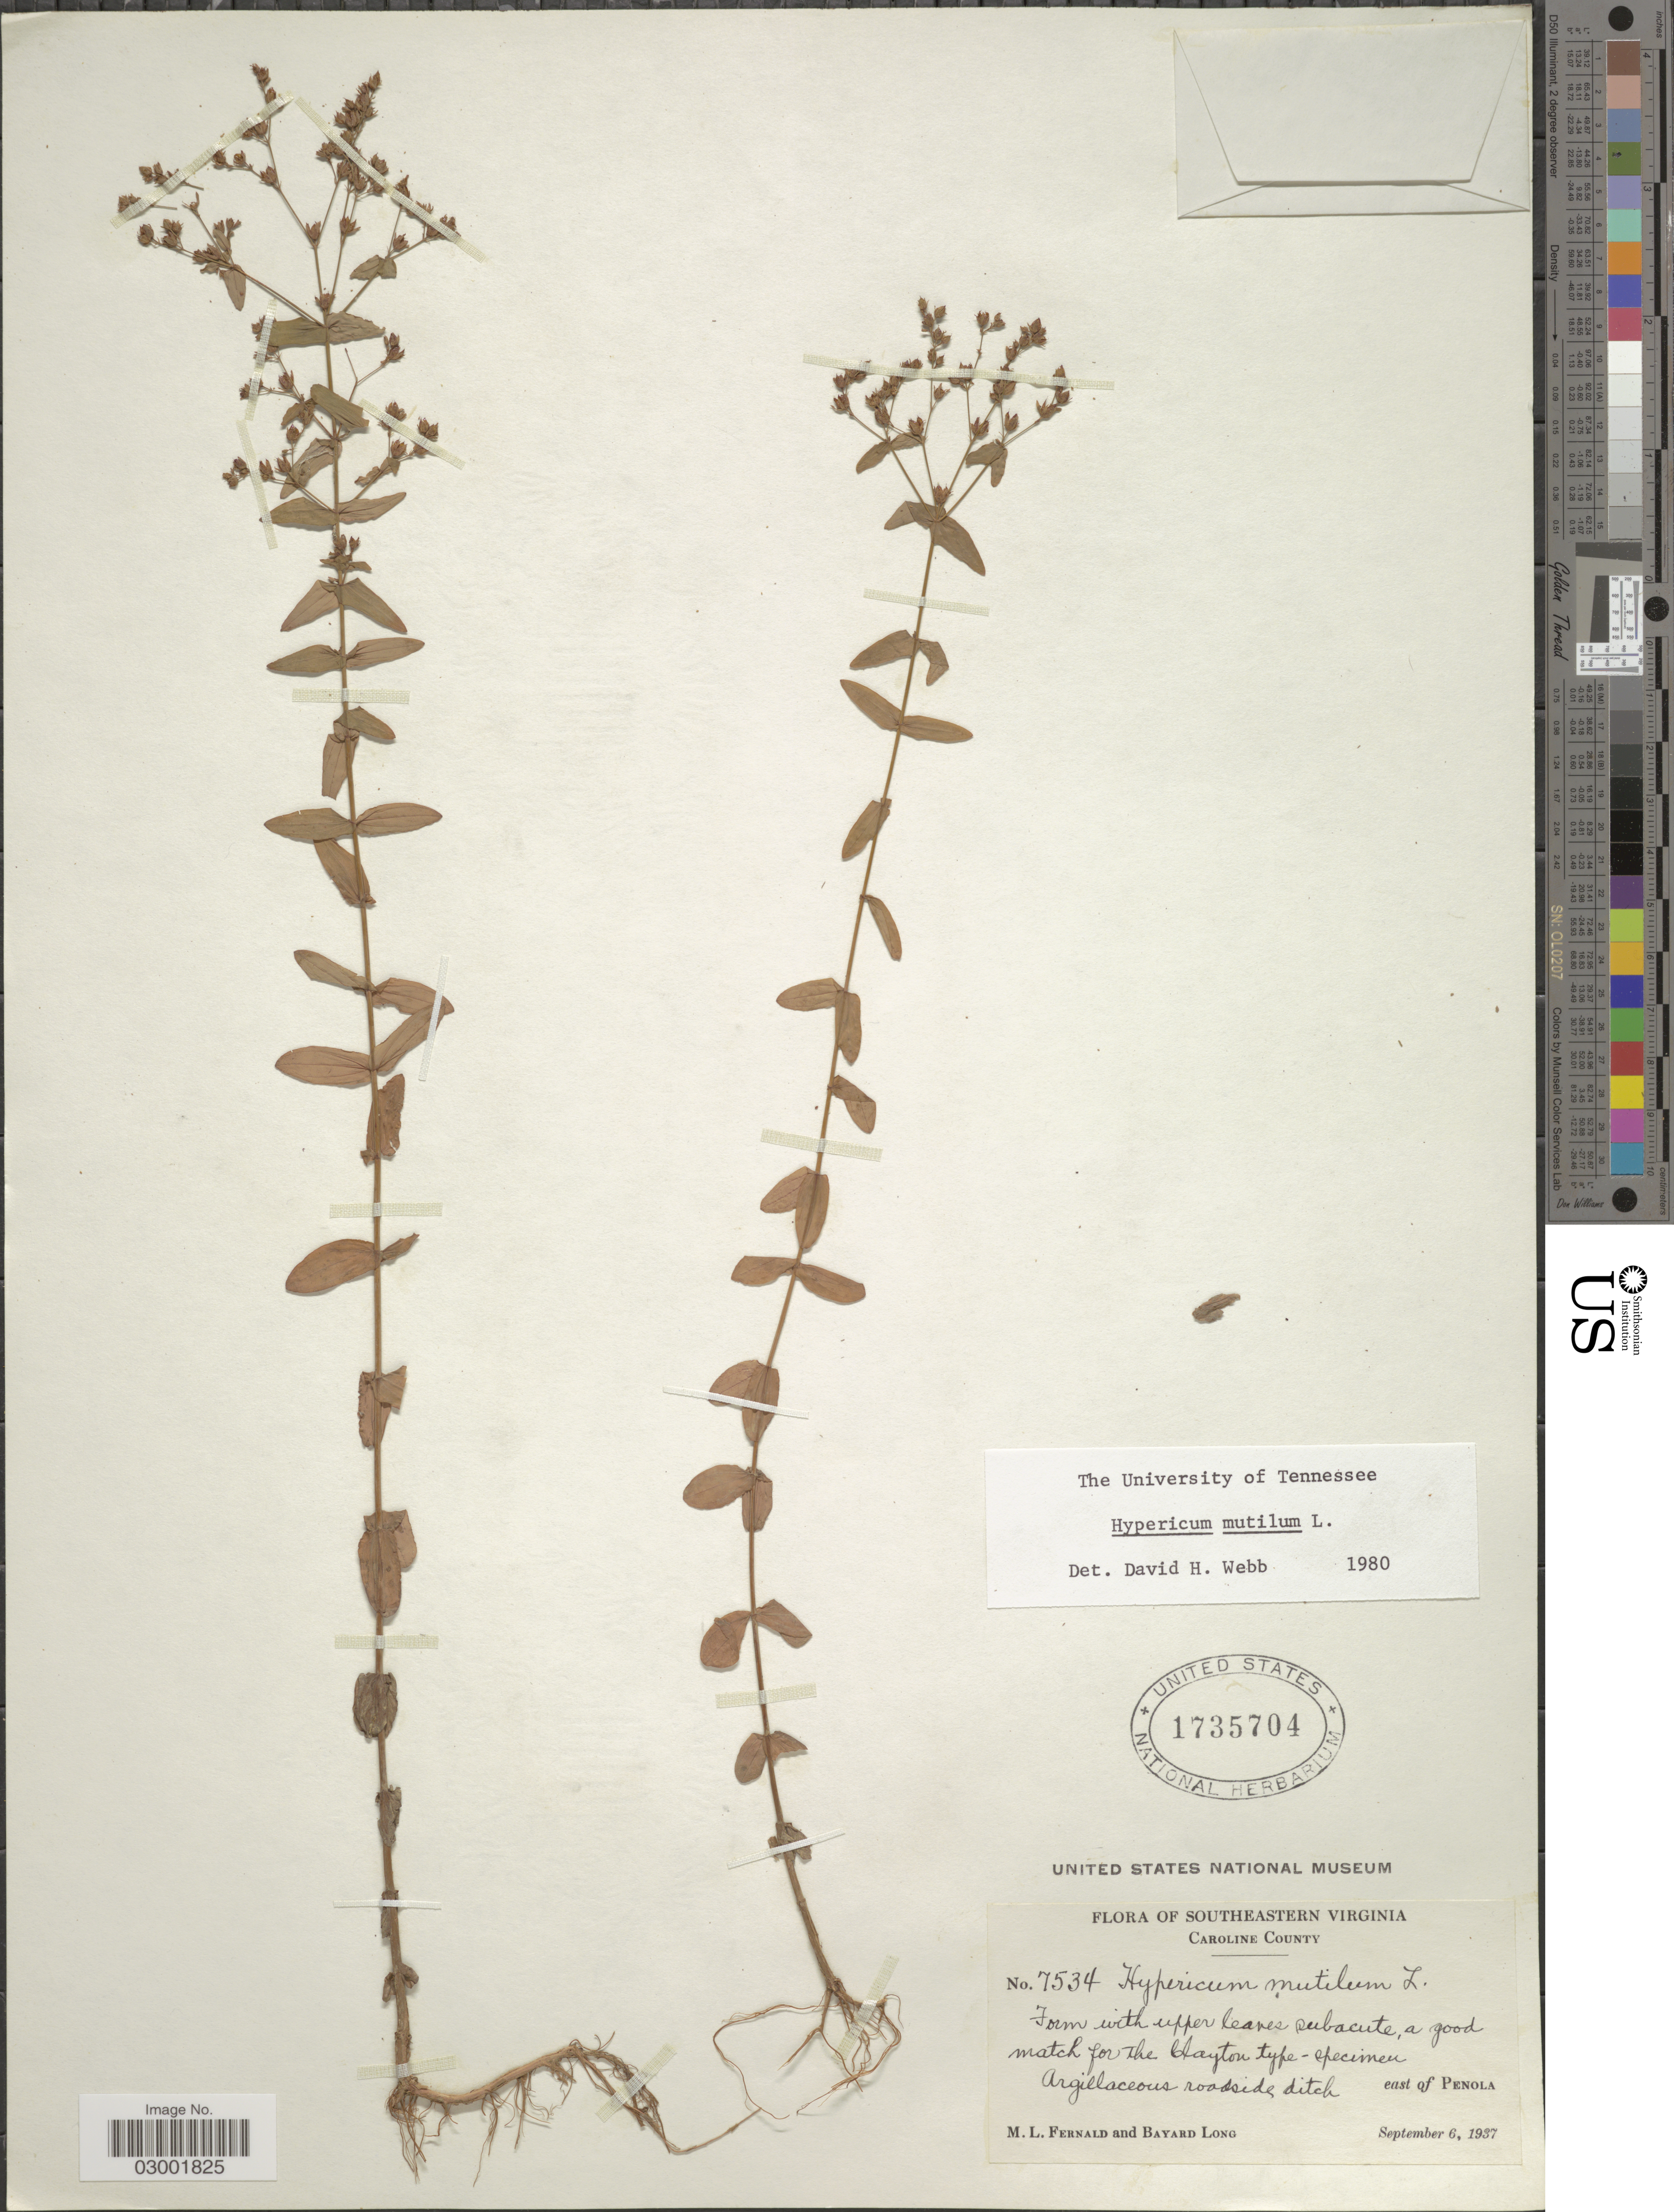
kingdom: Plantae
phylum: Tracheophyta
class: Magnoliopsida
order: Malpighiales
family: Hypericaceae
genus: Hypericum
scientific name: Hypericum mutilum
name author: L.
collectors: M. L. Fernald & B. Long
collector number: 7534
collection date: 1937-09-06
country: United States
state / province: Virginia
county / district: Caroline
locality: Southeastern Virginia, Caroline County, east of Penola.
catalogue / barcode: US 1735704